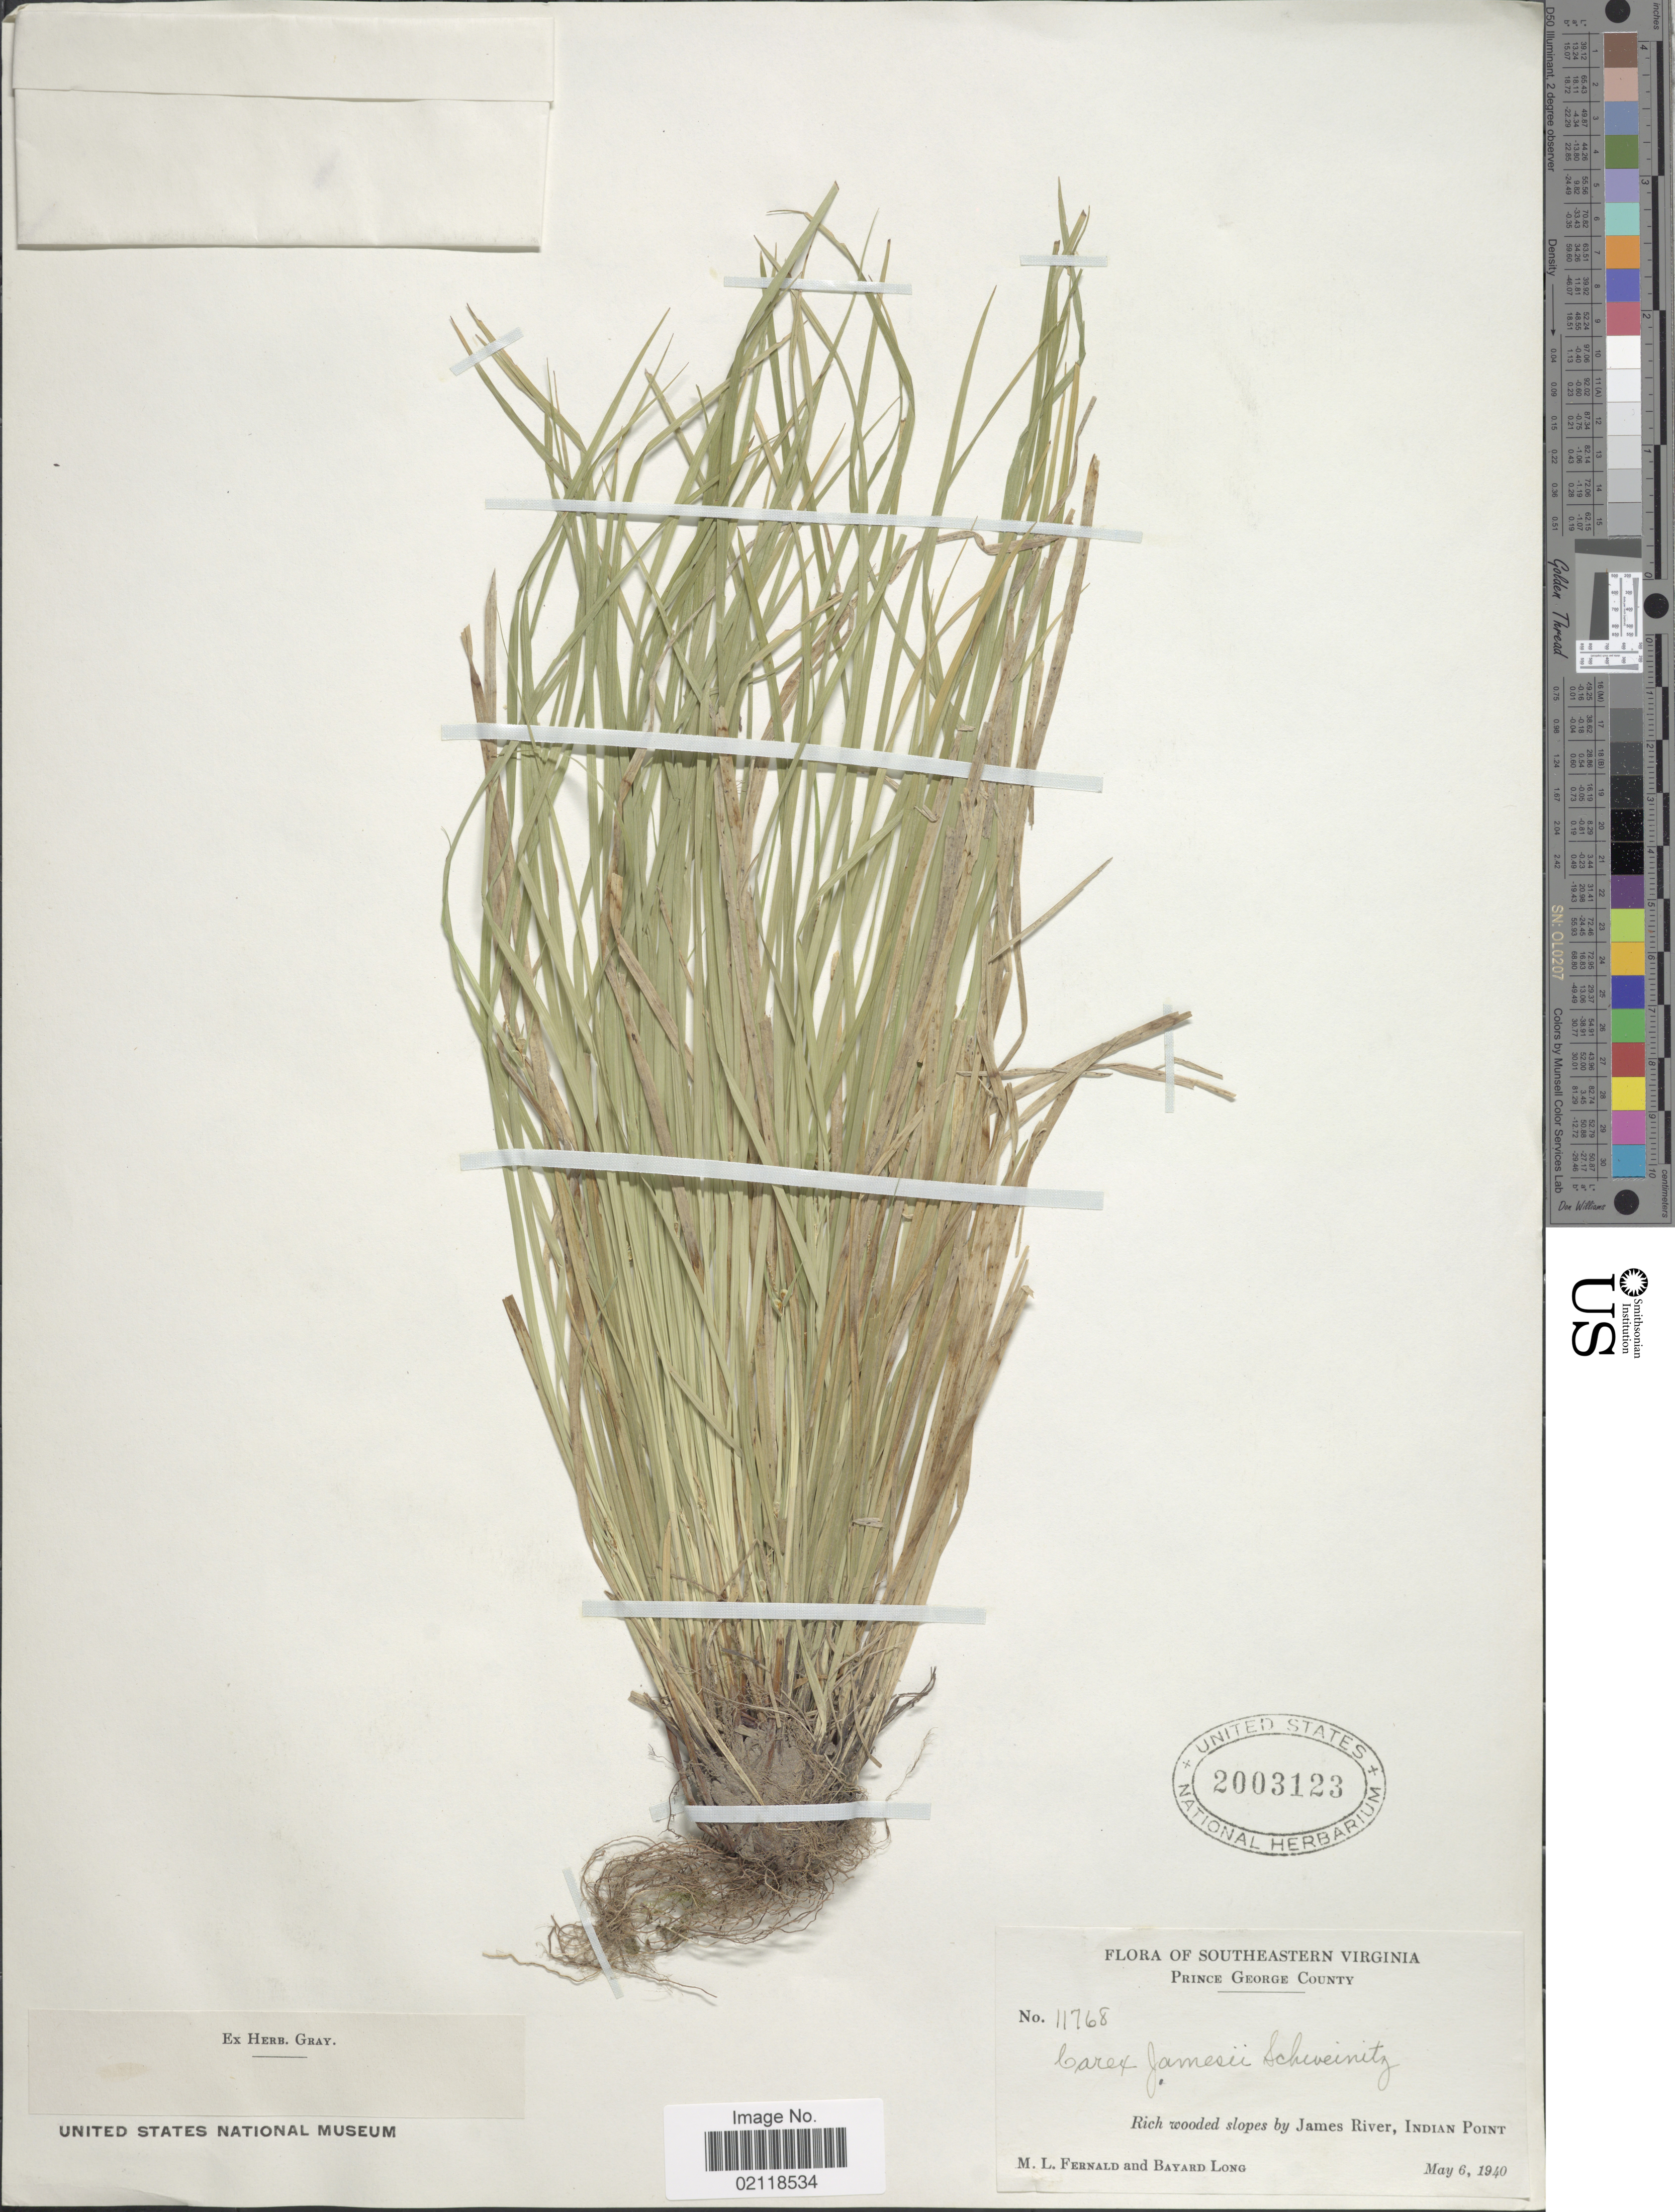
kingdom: Plantae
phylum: Tracheophyta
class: Liliopsida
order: Poales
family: Cyperaceae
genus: Carex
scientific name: Carex jamesii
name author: Schwein.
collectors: M. L. Fernald & B. Long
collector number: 11768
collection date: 1940-05-06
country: United States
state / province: Virginia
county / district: Prince George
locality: Southeastern Virginia, Prince George County, rich wooded slopes by James River, Indian Point.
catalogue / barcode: US 2003123